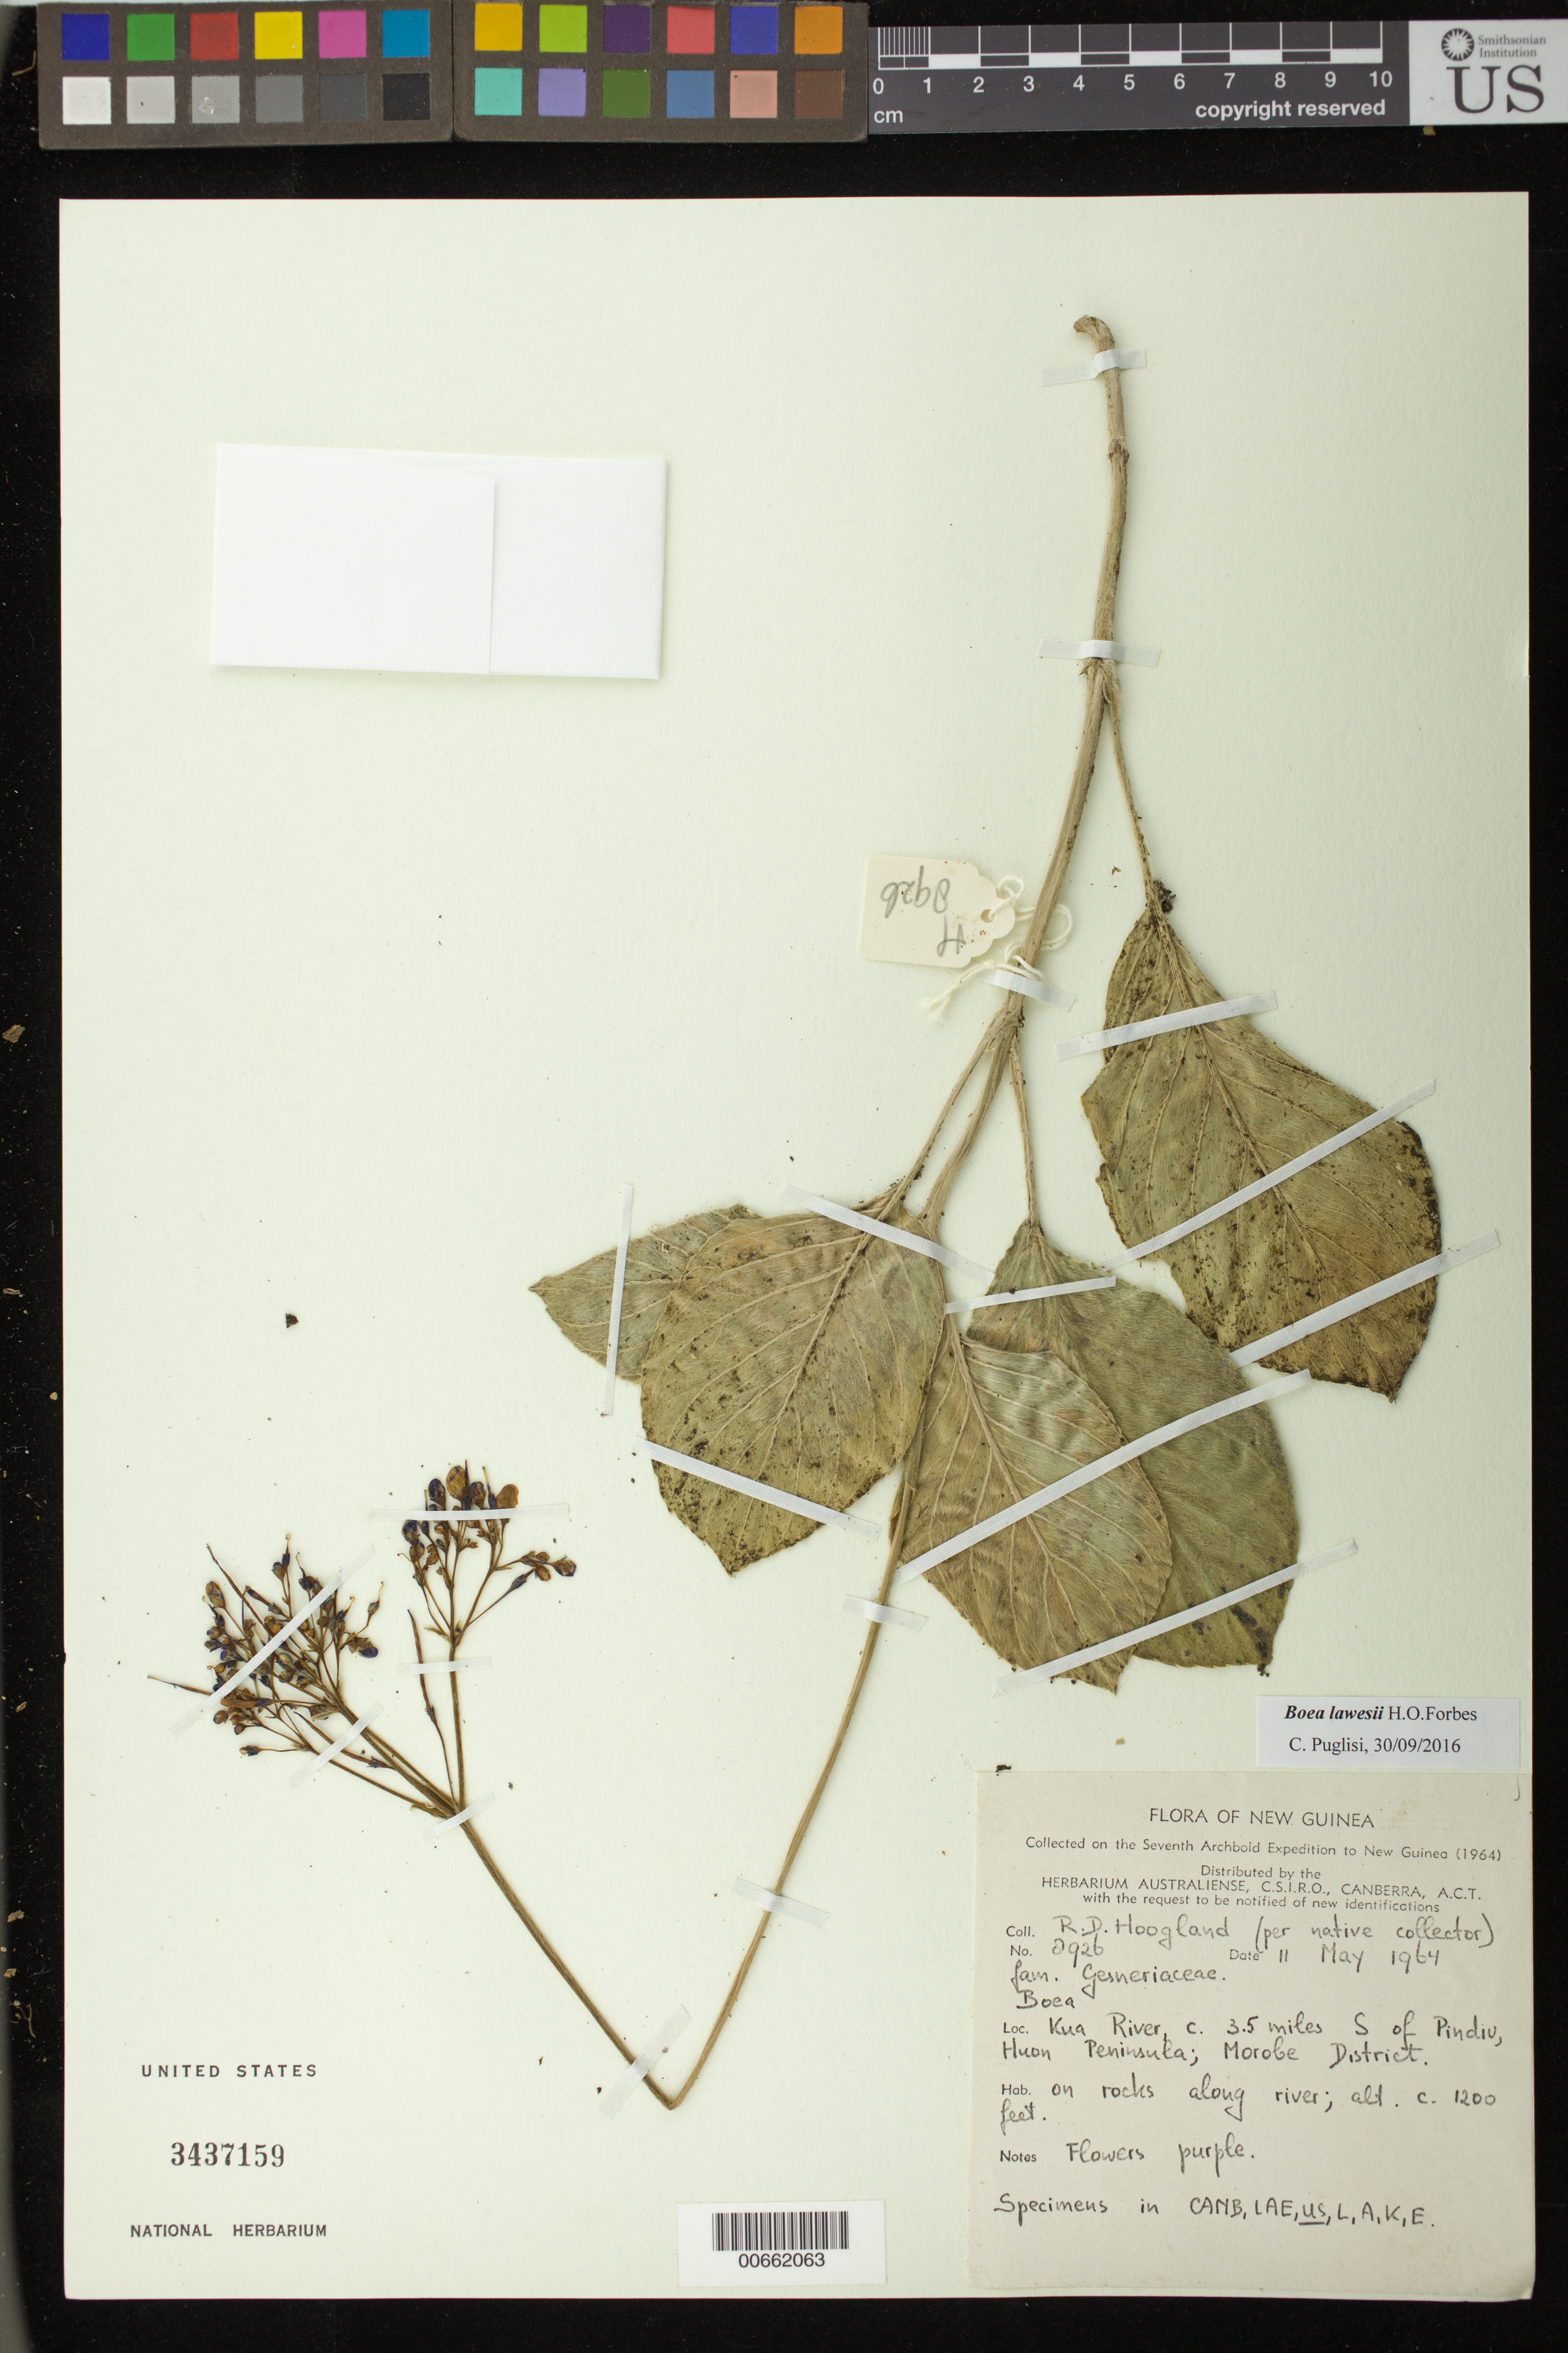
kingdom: Plantae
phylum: Tracheophyta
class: Magnoliopsida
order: Lamiales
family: Gesneriaceae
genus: Boea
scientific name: Boea lawesii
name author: H.O. Forbes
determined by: Puglisi, Carmen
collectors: R. D. Hoogland & Native collector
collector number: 2926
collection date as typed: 11 May 1964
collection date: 1964-05-11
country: Papua New Guinea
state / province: Morobe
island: New Guinea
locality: Kua River, c. 3.5 miles S of Pindiu, Huon Peninsula; Morobe District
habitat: On rocks along river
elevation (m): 366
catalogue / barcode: US 3437159